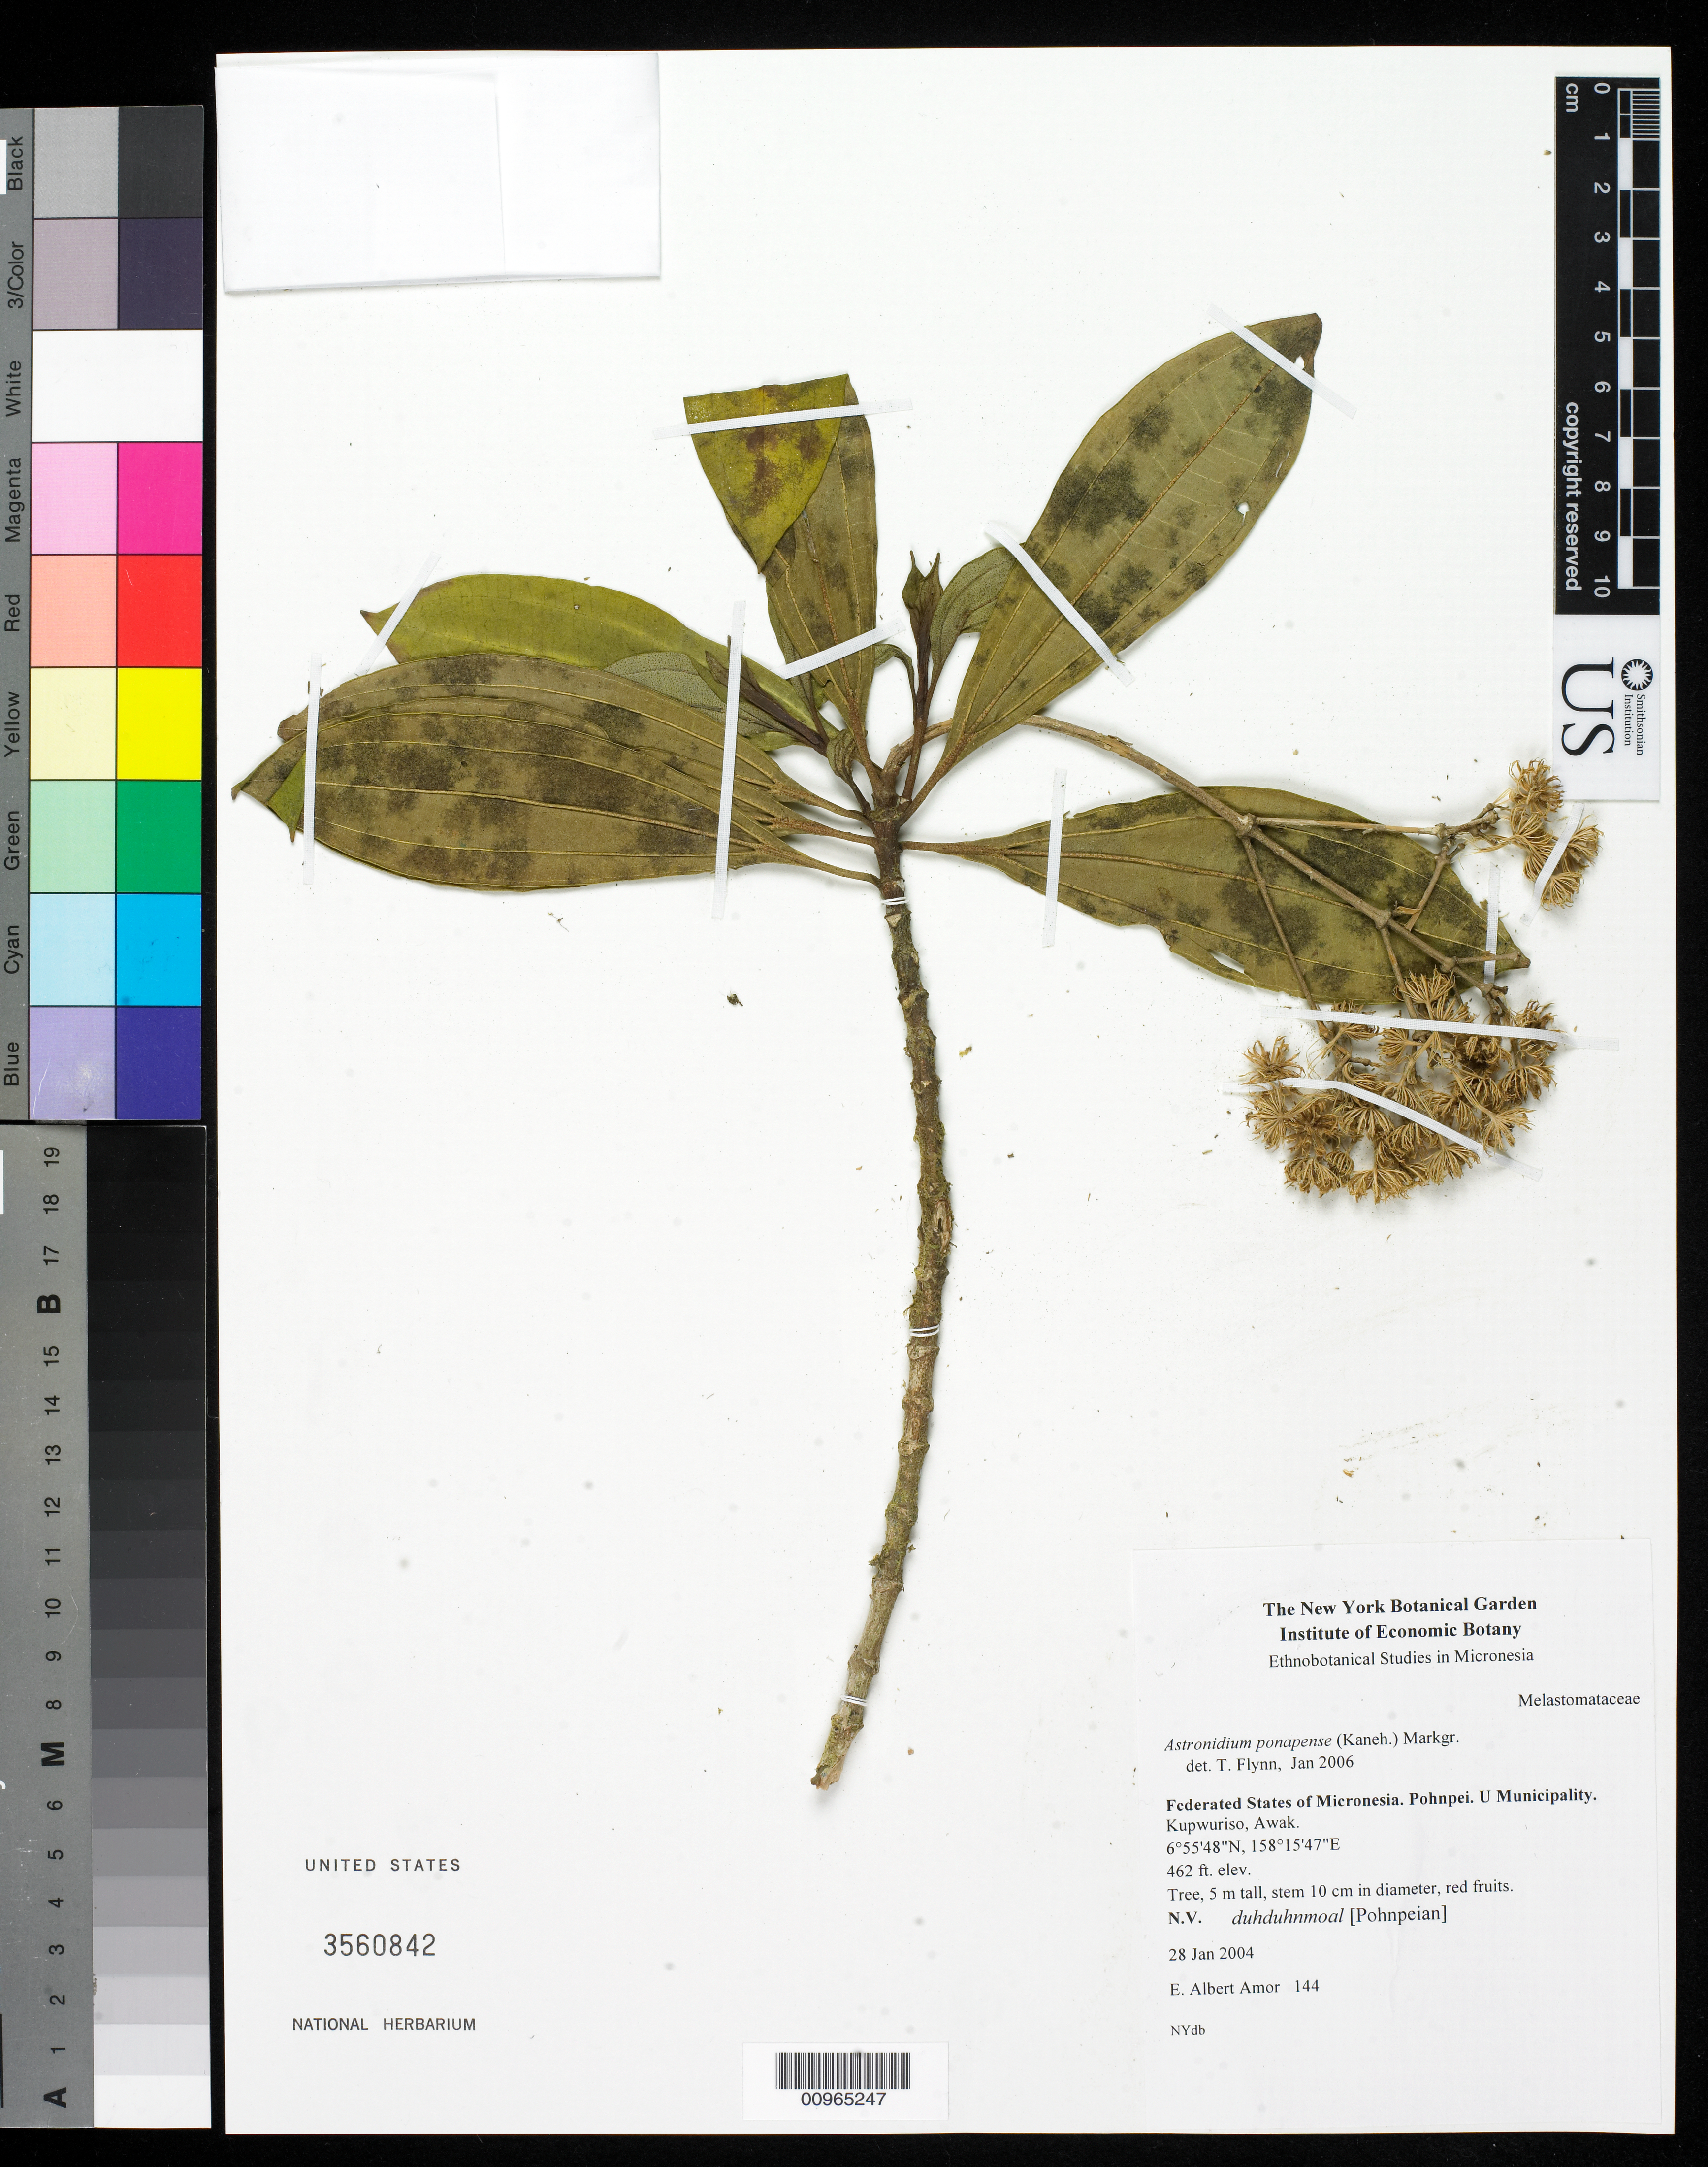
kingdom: Plantae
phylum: Tracheophyta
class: Magnoliopsida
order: Myrtales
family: Melastomataceae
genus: Astronidium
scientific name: Astronidium ponapense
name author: (Kaneh.) Markgr.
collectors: E. A. Amor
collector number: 144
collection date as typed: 28 Jan 2004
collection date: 2004-01-28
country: Micronesia, Federated States of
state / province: Pohnpei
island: Pohnpei [Ponape]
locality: Kupquriso, Awak, U Muncipality, Pohnpei, Micronesia.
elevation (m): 141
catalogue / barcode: US 3560842